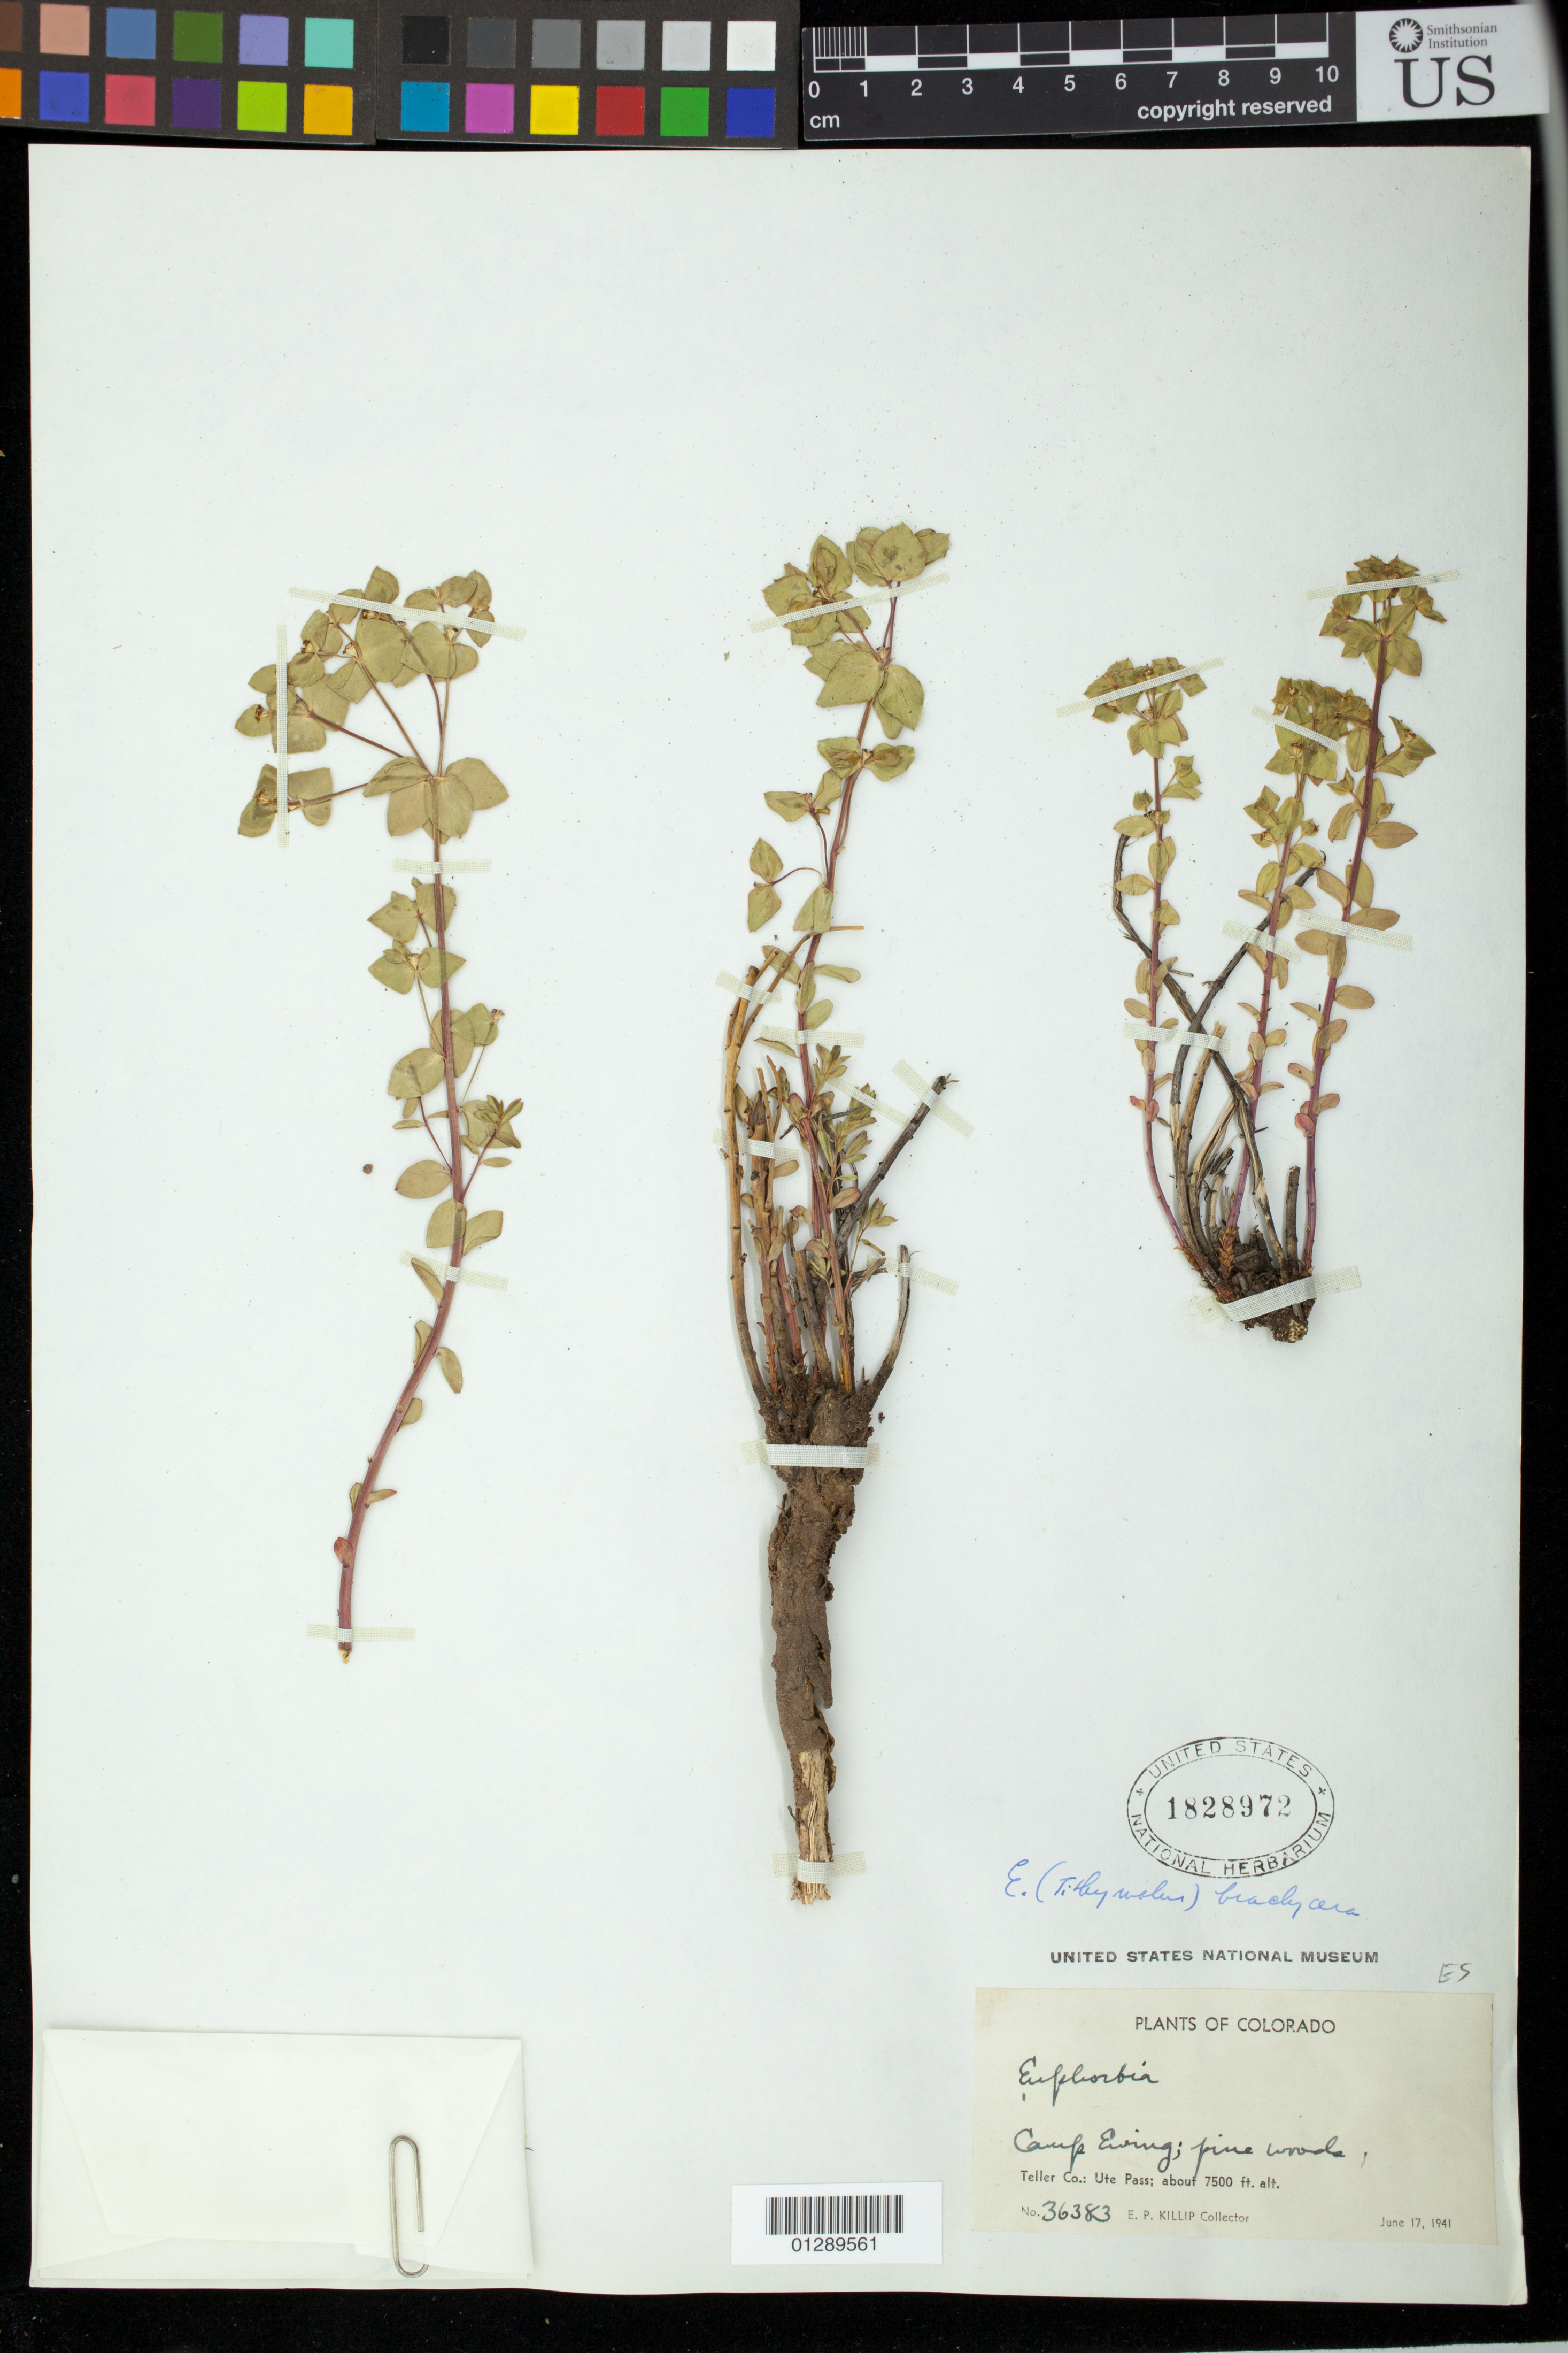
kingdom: Plantae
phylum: Tracheophyta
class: Magnoliopsida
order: Malpighiales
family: Euphorbiaceae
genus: Euphorbia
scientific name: Euphorbia brachycera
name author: Engelm. in Emory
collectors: E. P. Killip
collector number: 36383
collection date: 1941-06-17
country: United States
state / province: Colorado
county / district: Teller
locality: Ute Pass, Camp Ewing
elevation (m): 2286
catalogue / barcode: US 1828972